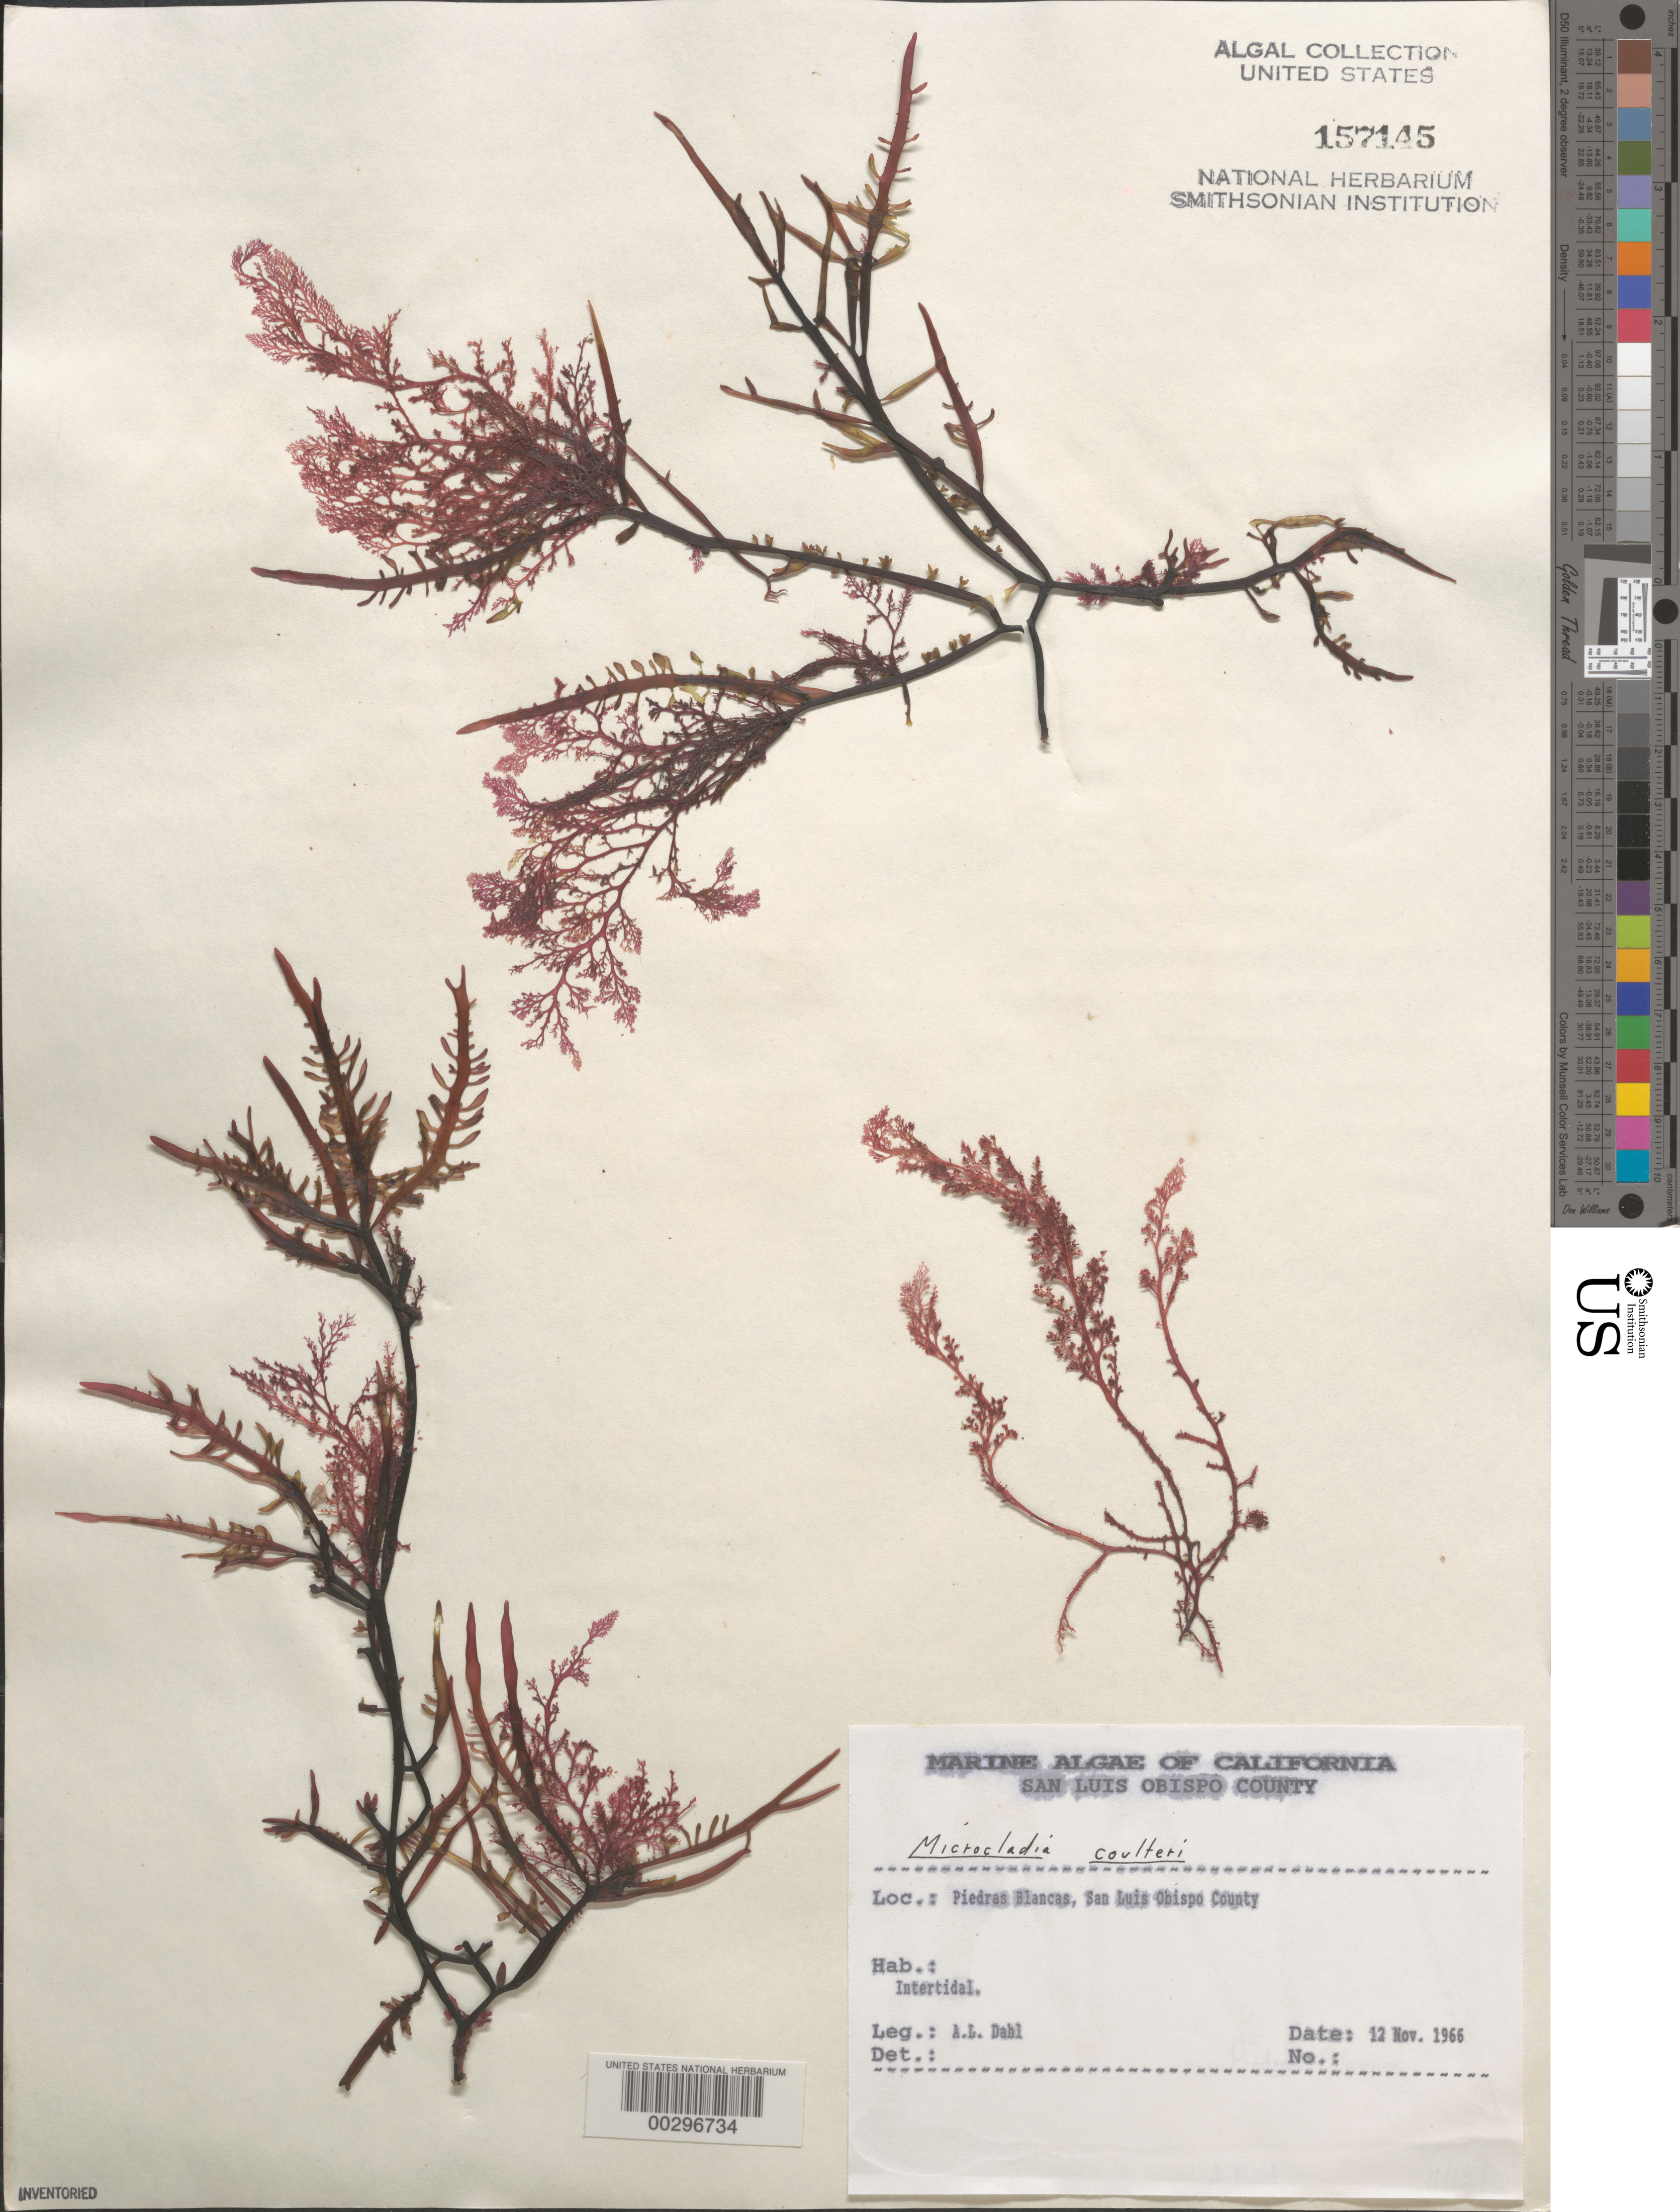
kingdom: Plantae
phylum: Rhodophyta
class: Florideophyceae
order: Ceramiales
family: Ceramiaceae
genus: Microcladia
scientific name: Microcladia coulteri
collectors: A. Dahl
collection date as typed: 12 Nov 1966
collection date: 1966-11-12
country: United States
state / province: California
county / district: San Luis Obispo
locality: Piedras Blancas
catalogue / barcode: US 157145